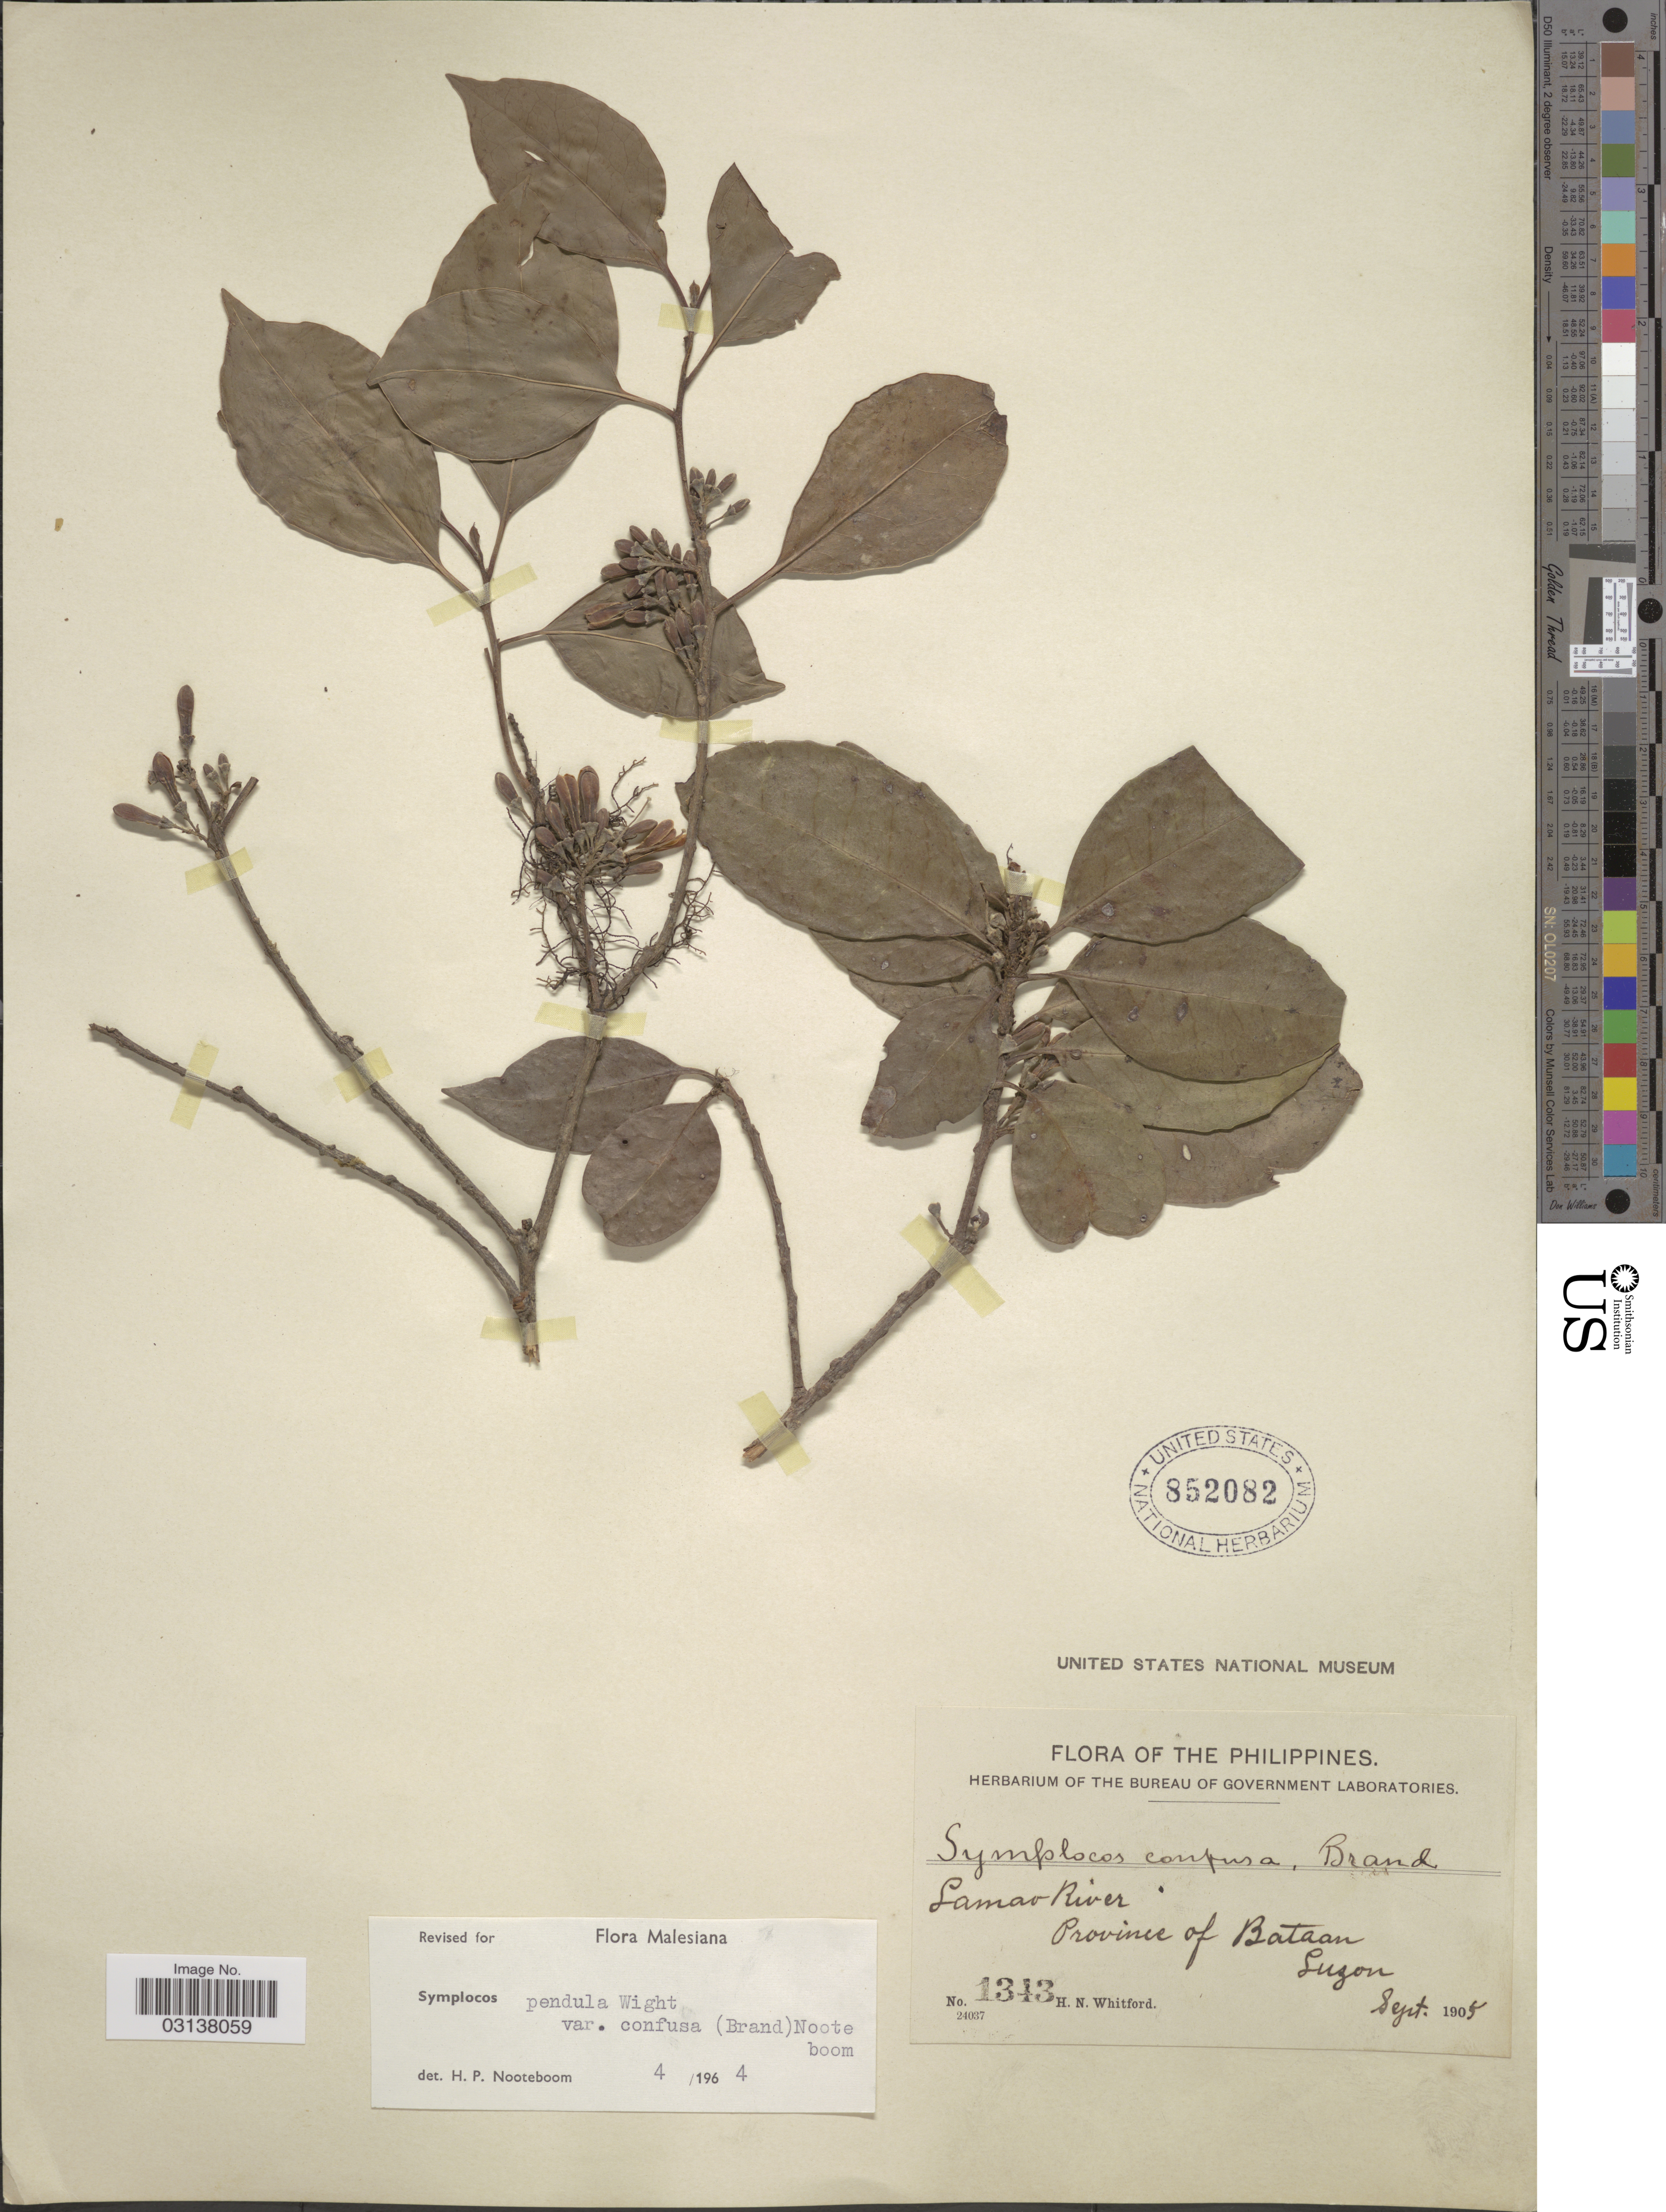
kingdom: Plantae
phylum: Tracheophyta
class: Magnoliopsida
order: Ericales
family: Symplocaceae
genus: Cordyloblaste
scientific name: Cordyloblaste pendula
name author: (Wight) Alston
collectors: H. N. Whitford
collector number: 1343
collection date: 1905-09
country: Philippines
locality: The Philippines. Lamao River. Province of Bataan, Luzon.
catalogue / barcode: US 852082